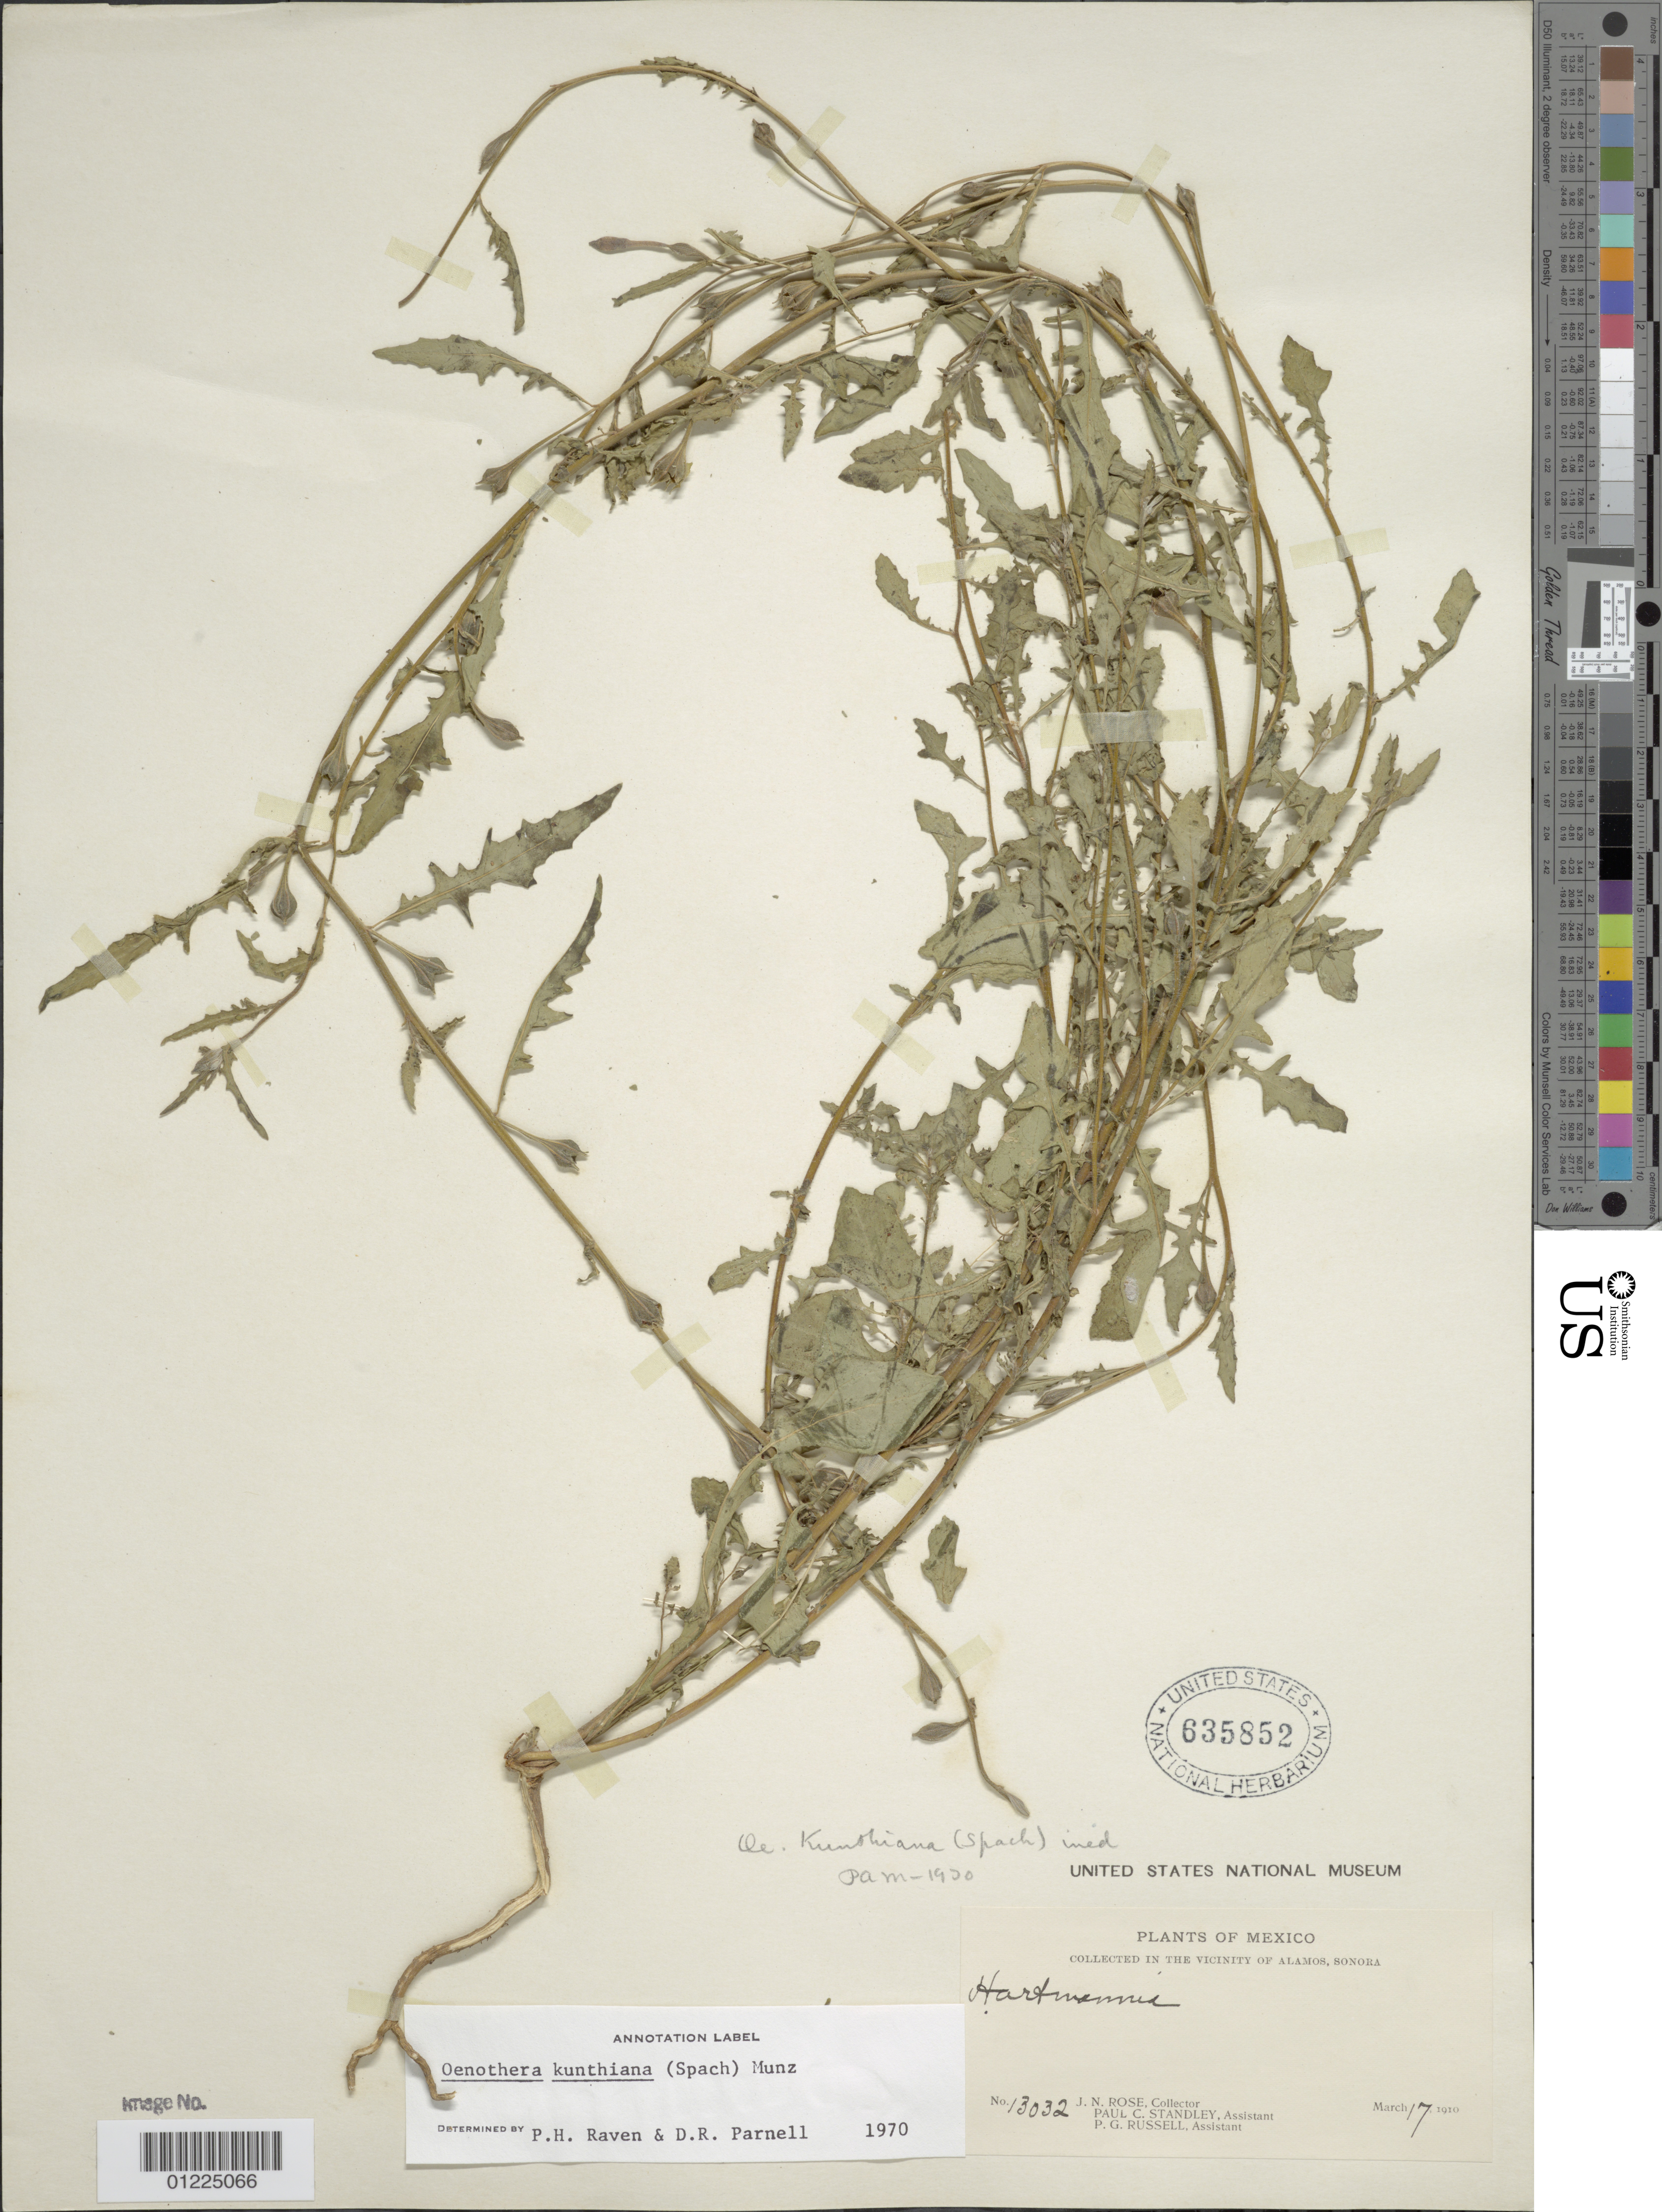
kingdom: Plantae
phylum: Tracheophyta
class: Magnoliopsida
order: Myrtales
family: Onagraceae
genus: Oenothera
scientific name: Oenothera kunthiana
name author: (Spach) Munz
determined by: Raven, P. H.; Parnell, D. R.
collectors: J. N. Rose, P. C. Standley & P. G. Russell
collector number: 13032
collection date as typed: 17 Mar 1910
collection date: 1910-03-17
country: Mexico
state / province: Sonora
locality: Vicinity of Alamos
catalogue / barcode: US 635852